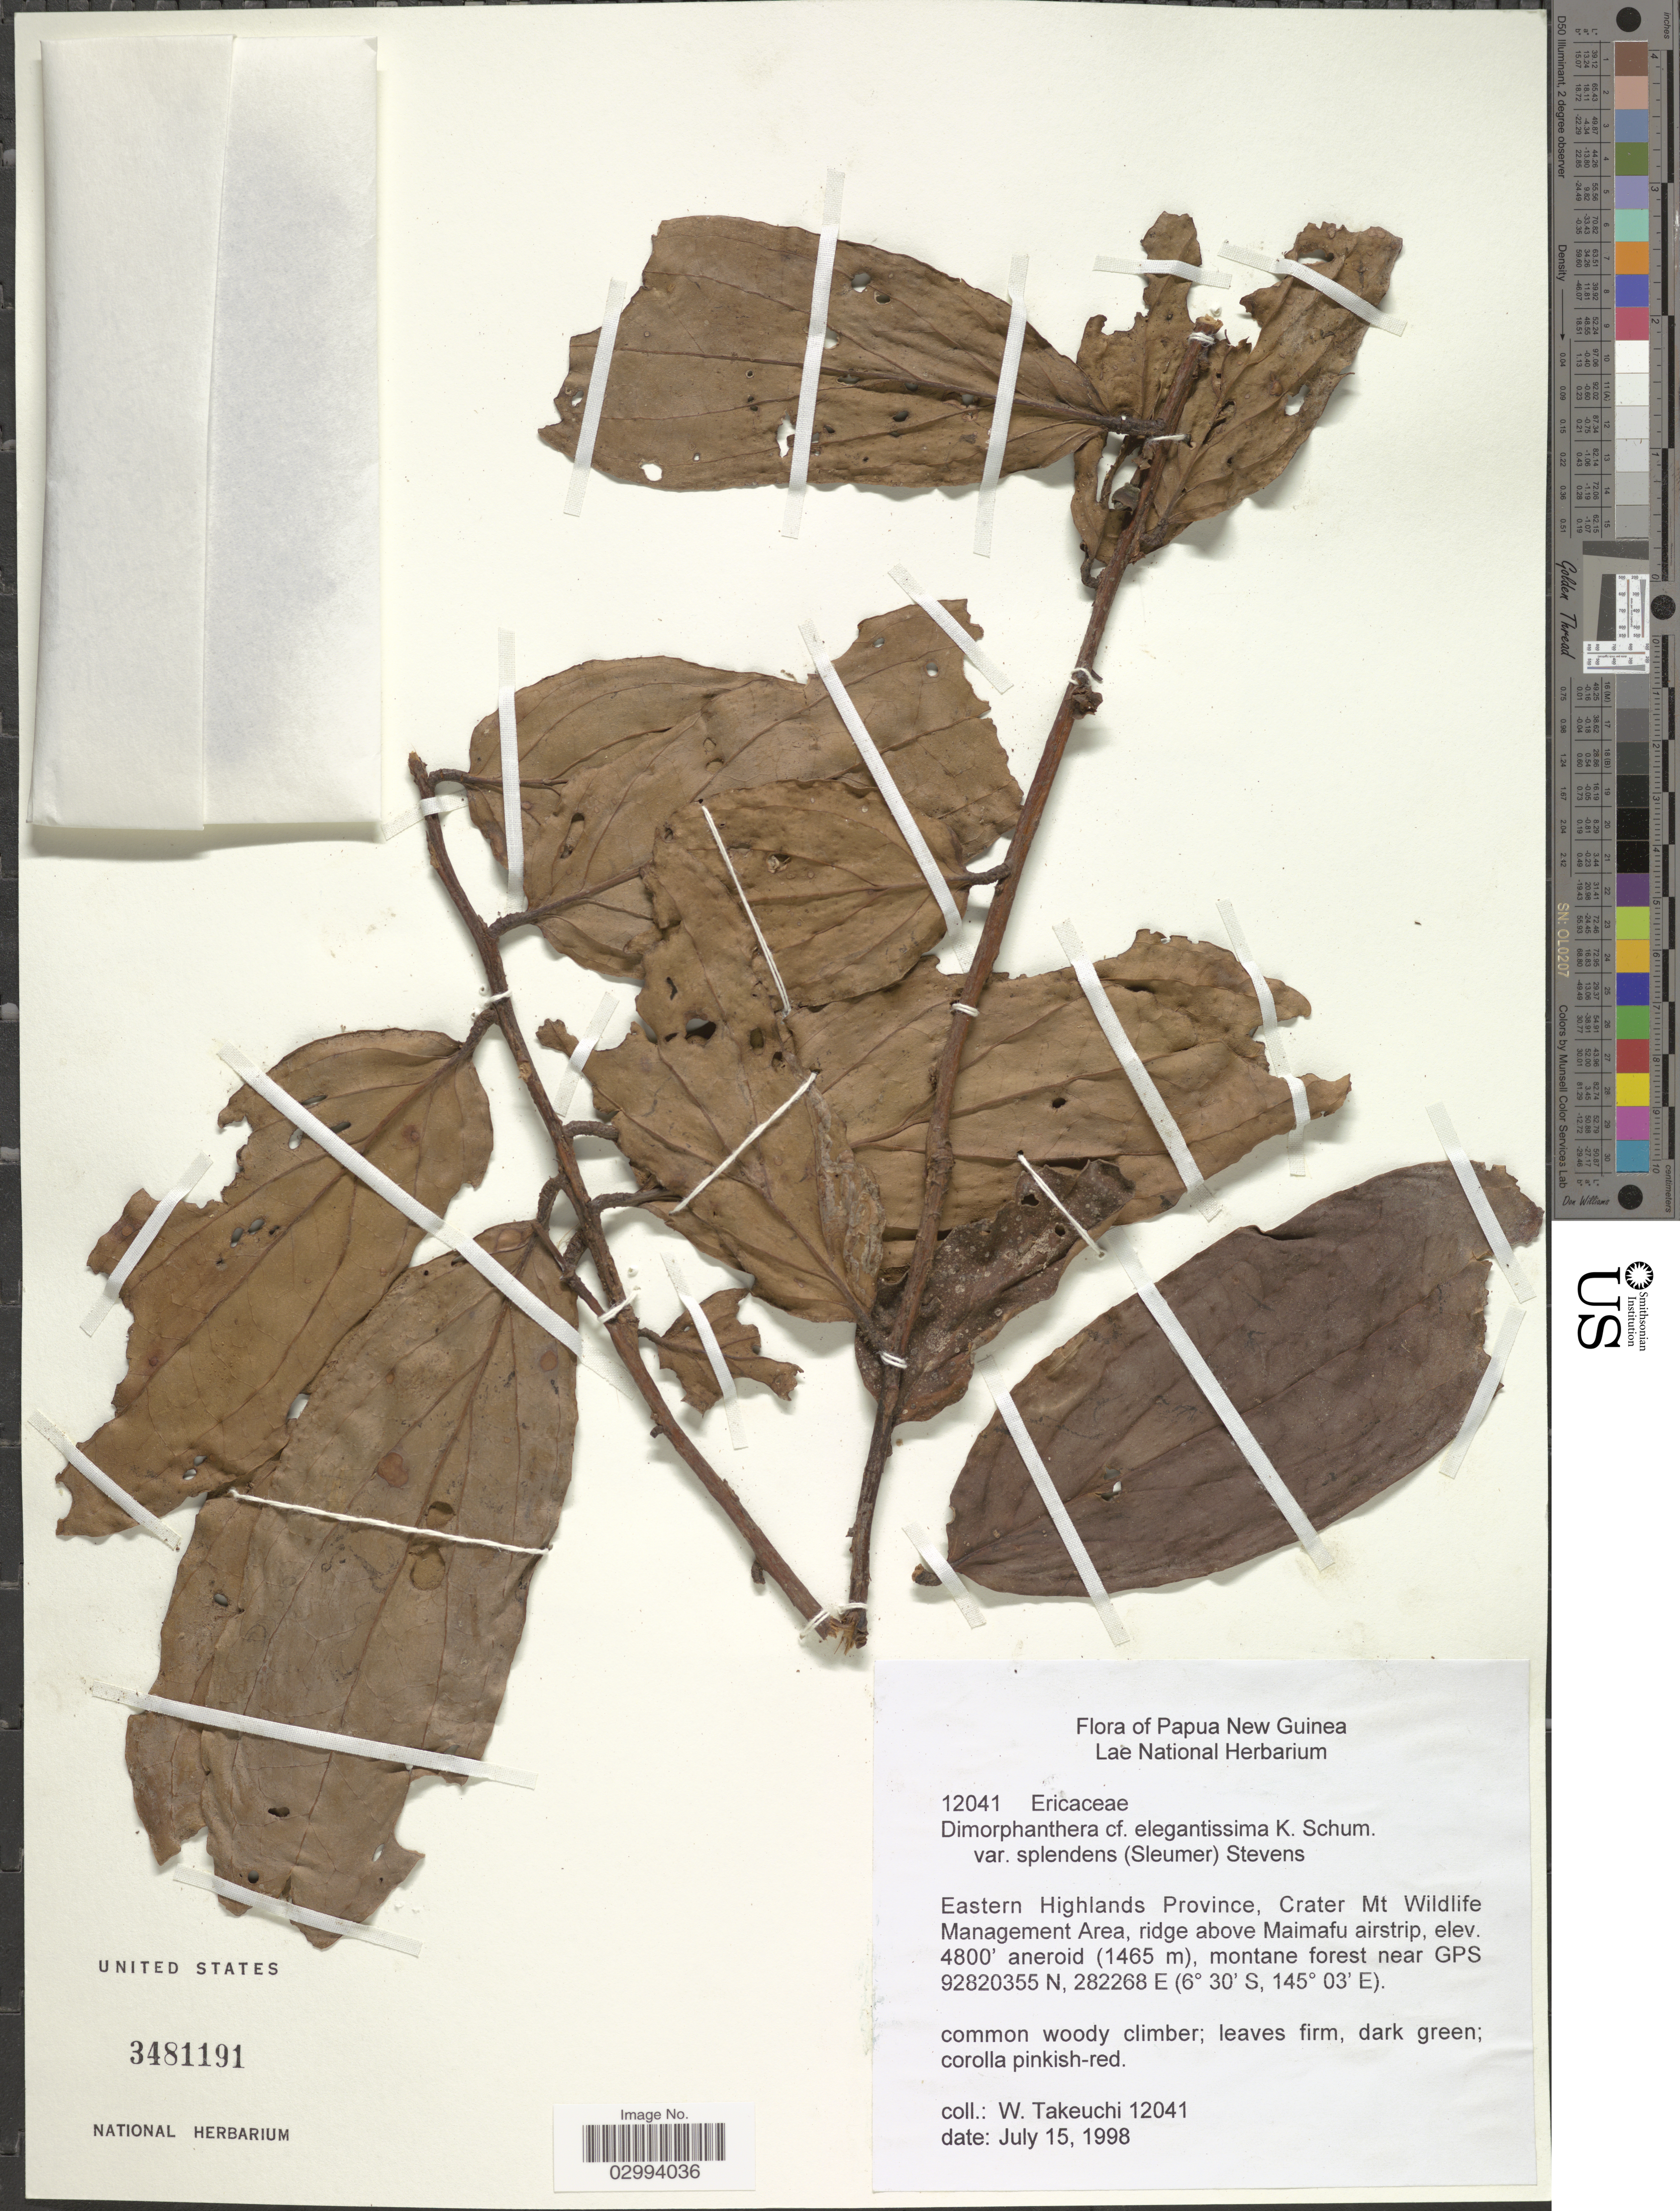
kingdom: Plantae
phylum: Tracheophyta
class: Magnoliopsida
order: Ericales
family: Ericaceae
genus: Dimorphanthera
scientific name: Dimorphanthera elegantissima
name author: K. Schum.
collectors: W. Takeuchi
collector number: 12041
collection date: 1998-07-15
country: Papua New Guinea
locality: Eastern Highlands Province, Crater Mt Wildlife Management Area, ridge above Maimafu airstrip.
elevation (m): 1465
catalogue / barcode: US 3481191